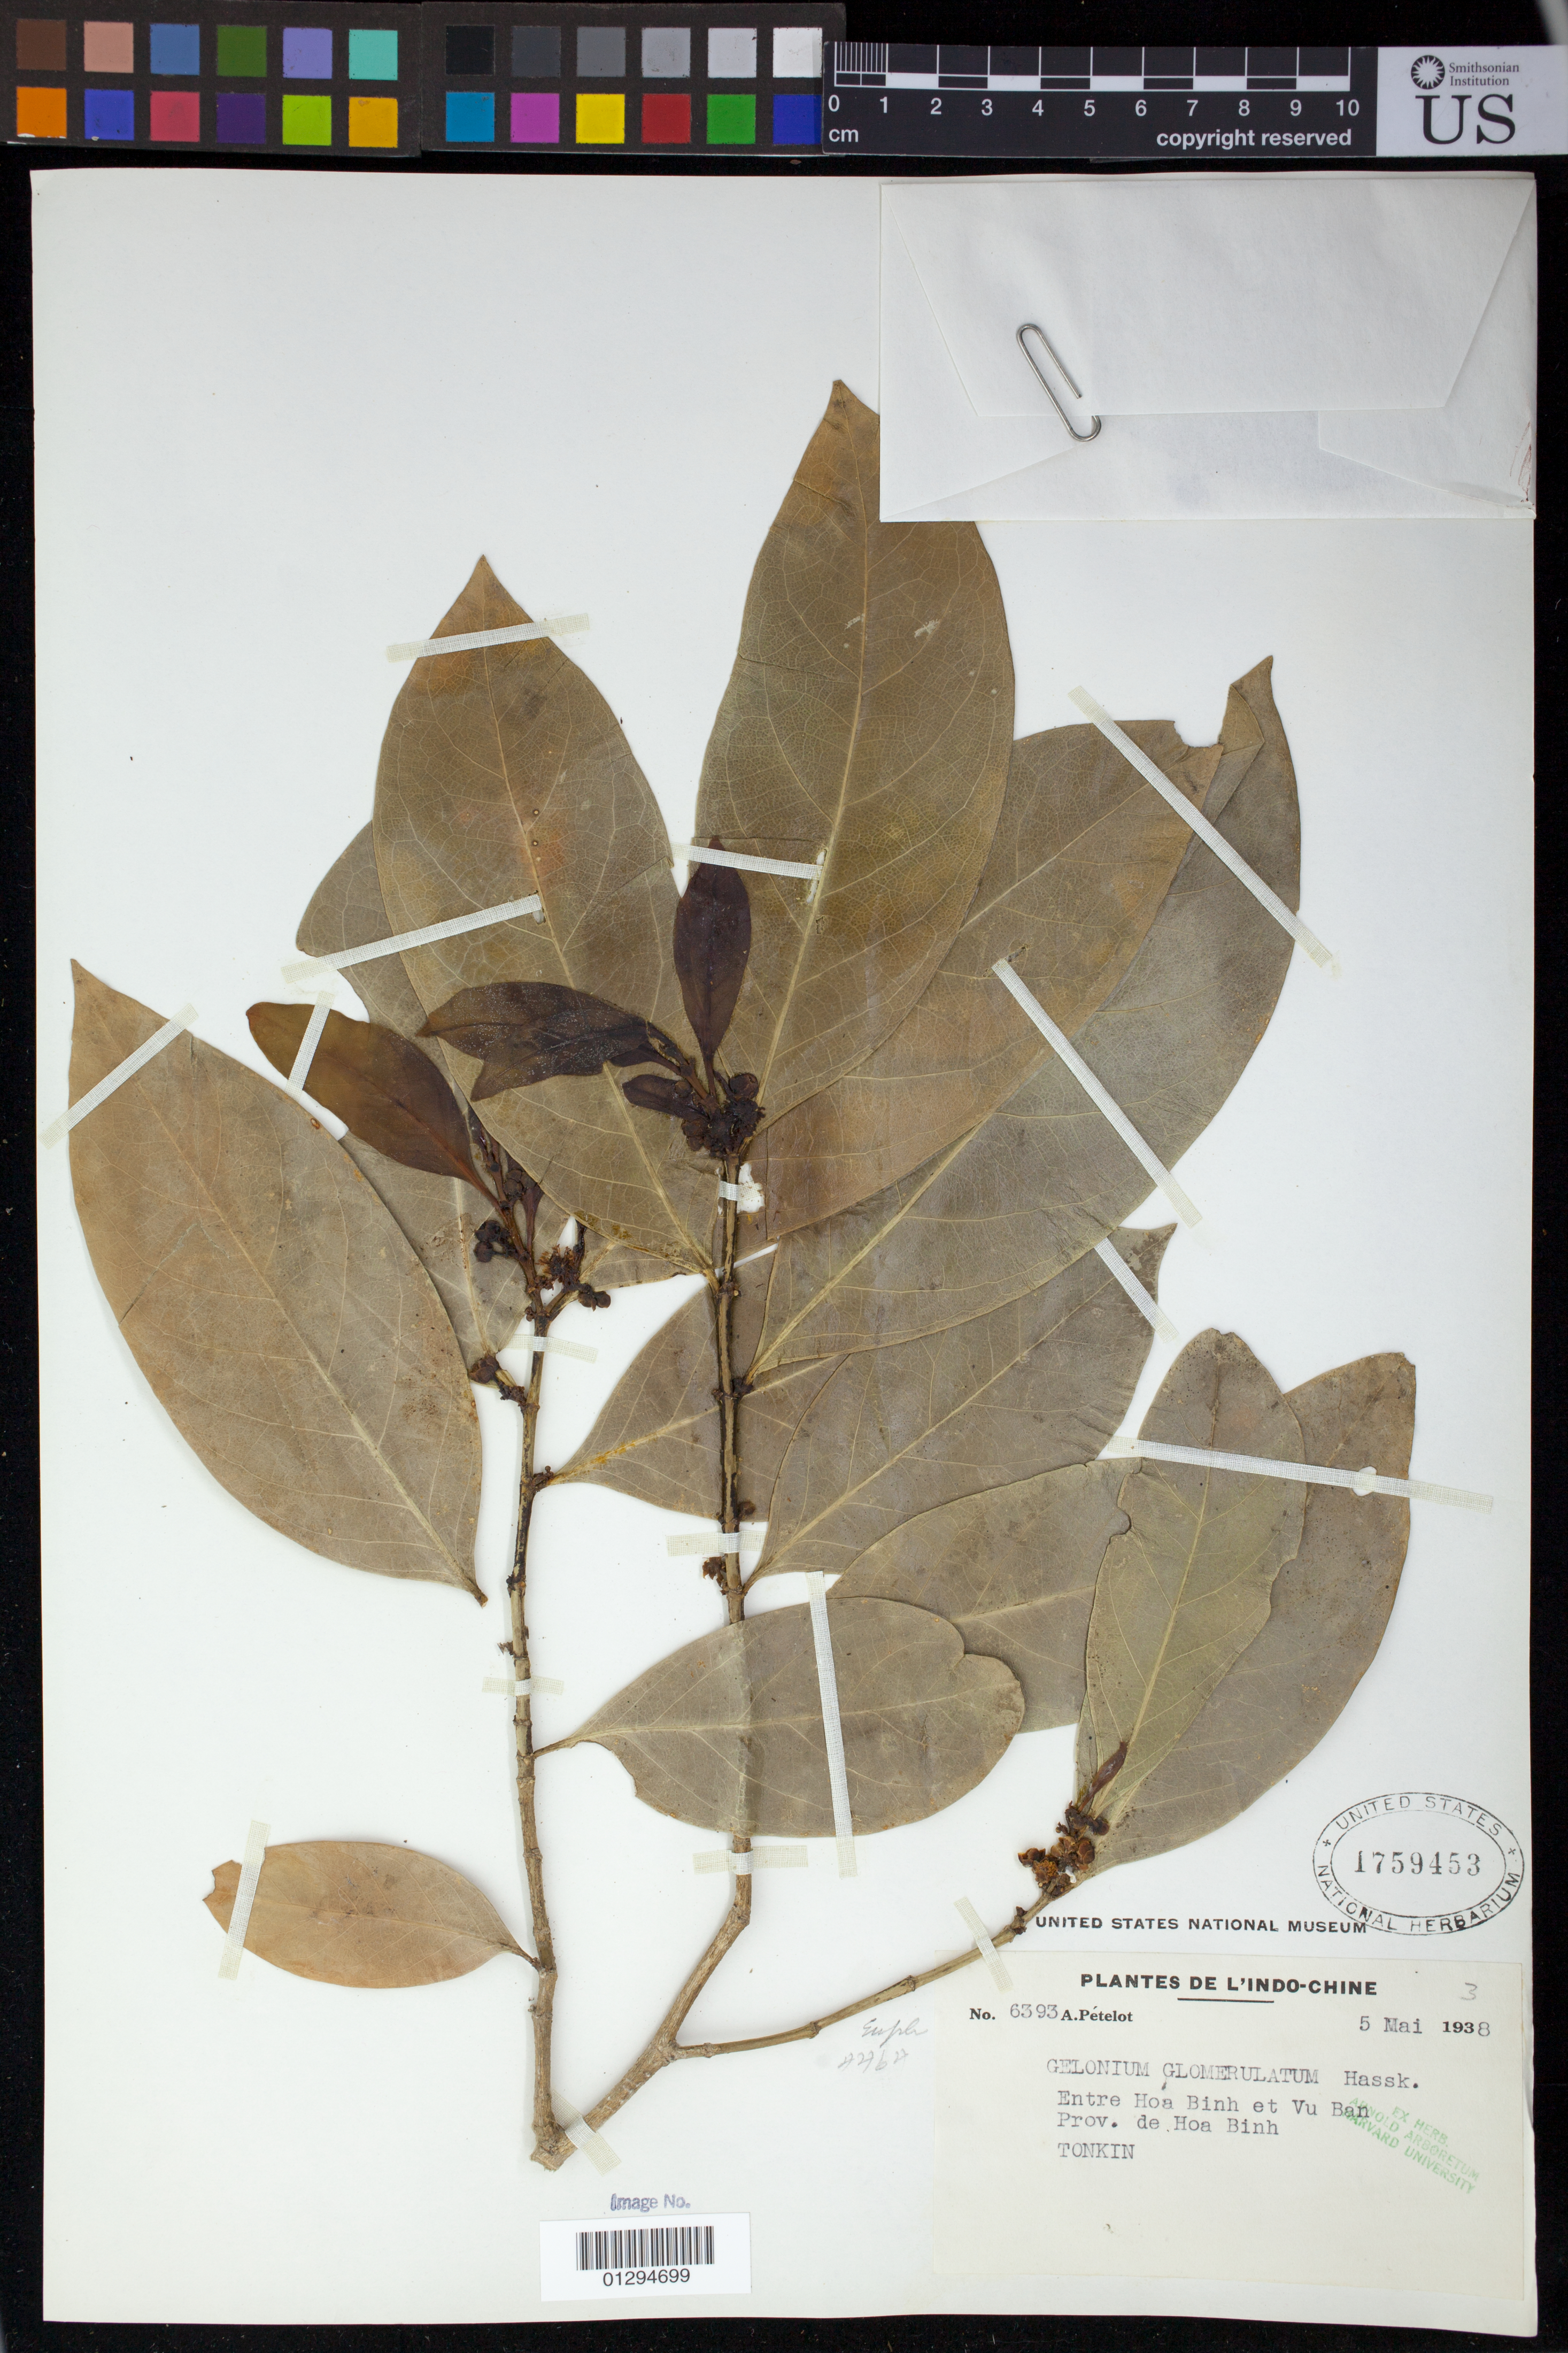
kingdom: Plantae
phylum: Tracheophyta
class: Magnoliopsida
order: Malpighiales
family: Euphorbiaceae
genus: Gelonium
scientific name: Gelonium glomerulatum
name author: (Blume) Hassk.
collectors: P. A. Pételot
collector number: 6393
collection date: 1938-05-05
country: Vietnam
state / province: Hoa Binh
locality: Entre Hoa Binh et Vu Ban Prov. de Hoa Binh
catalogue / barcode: US 1759453